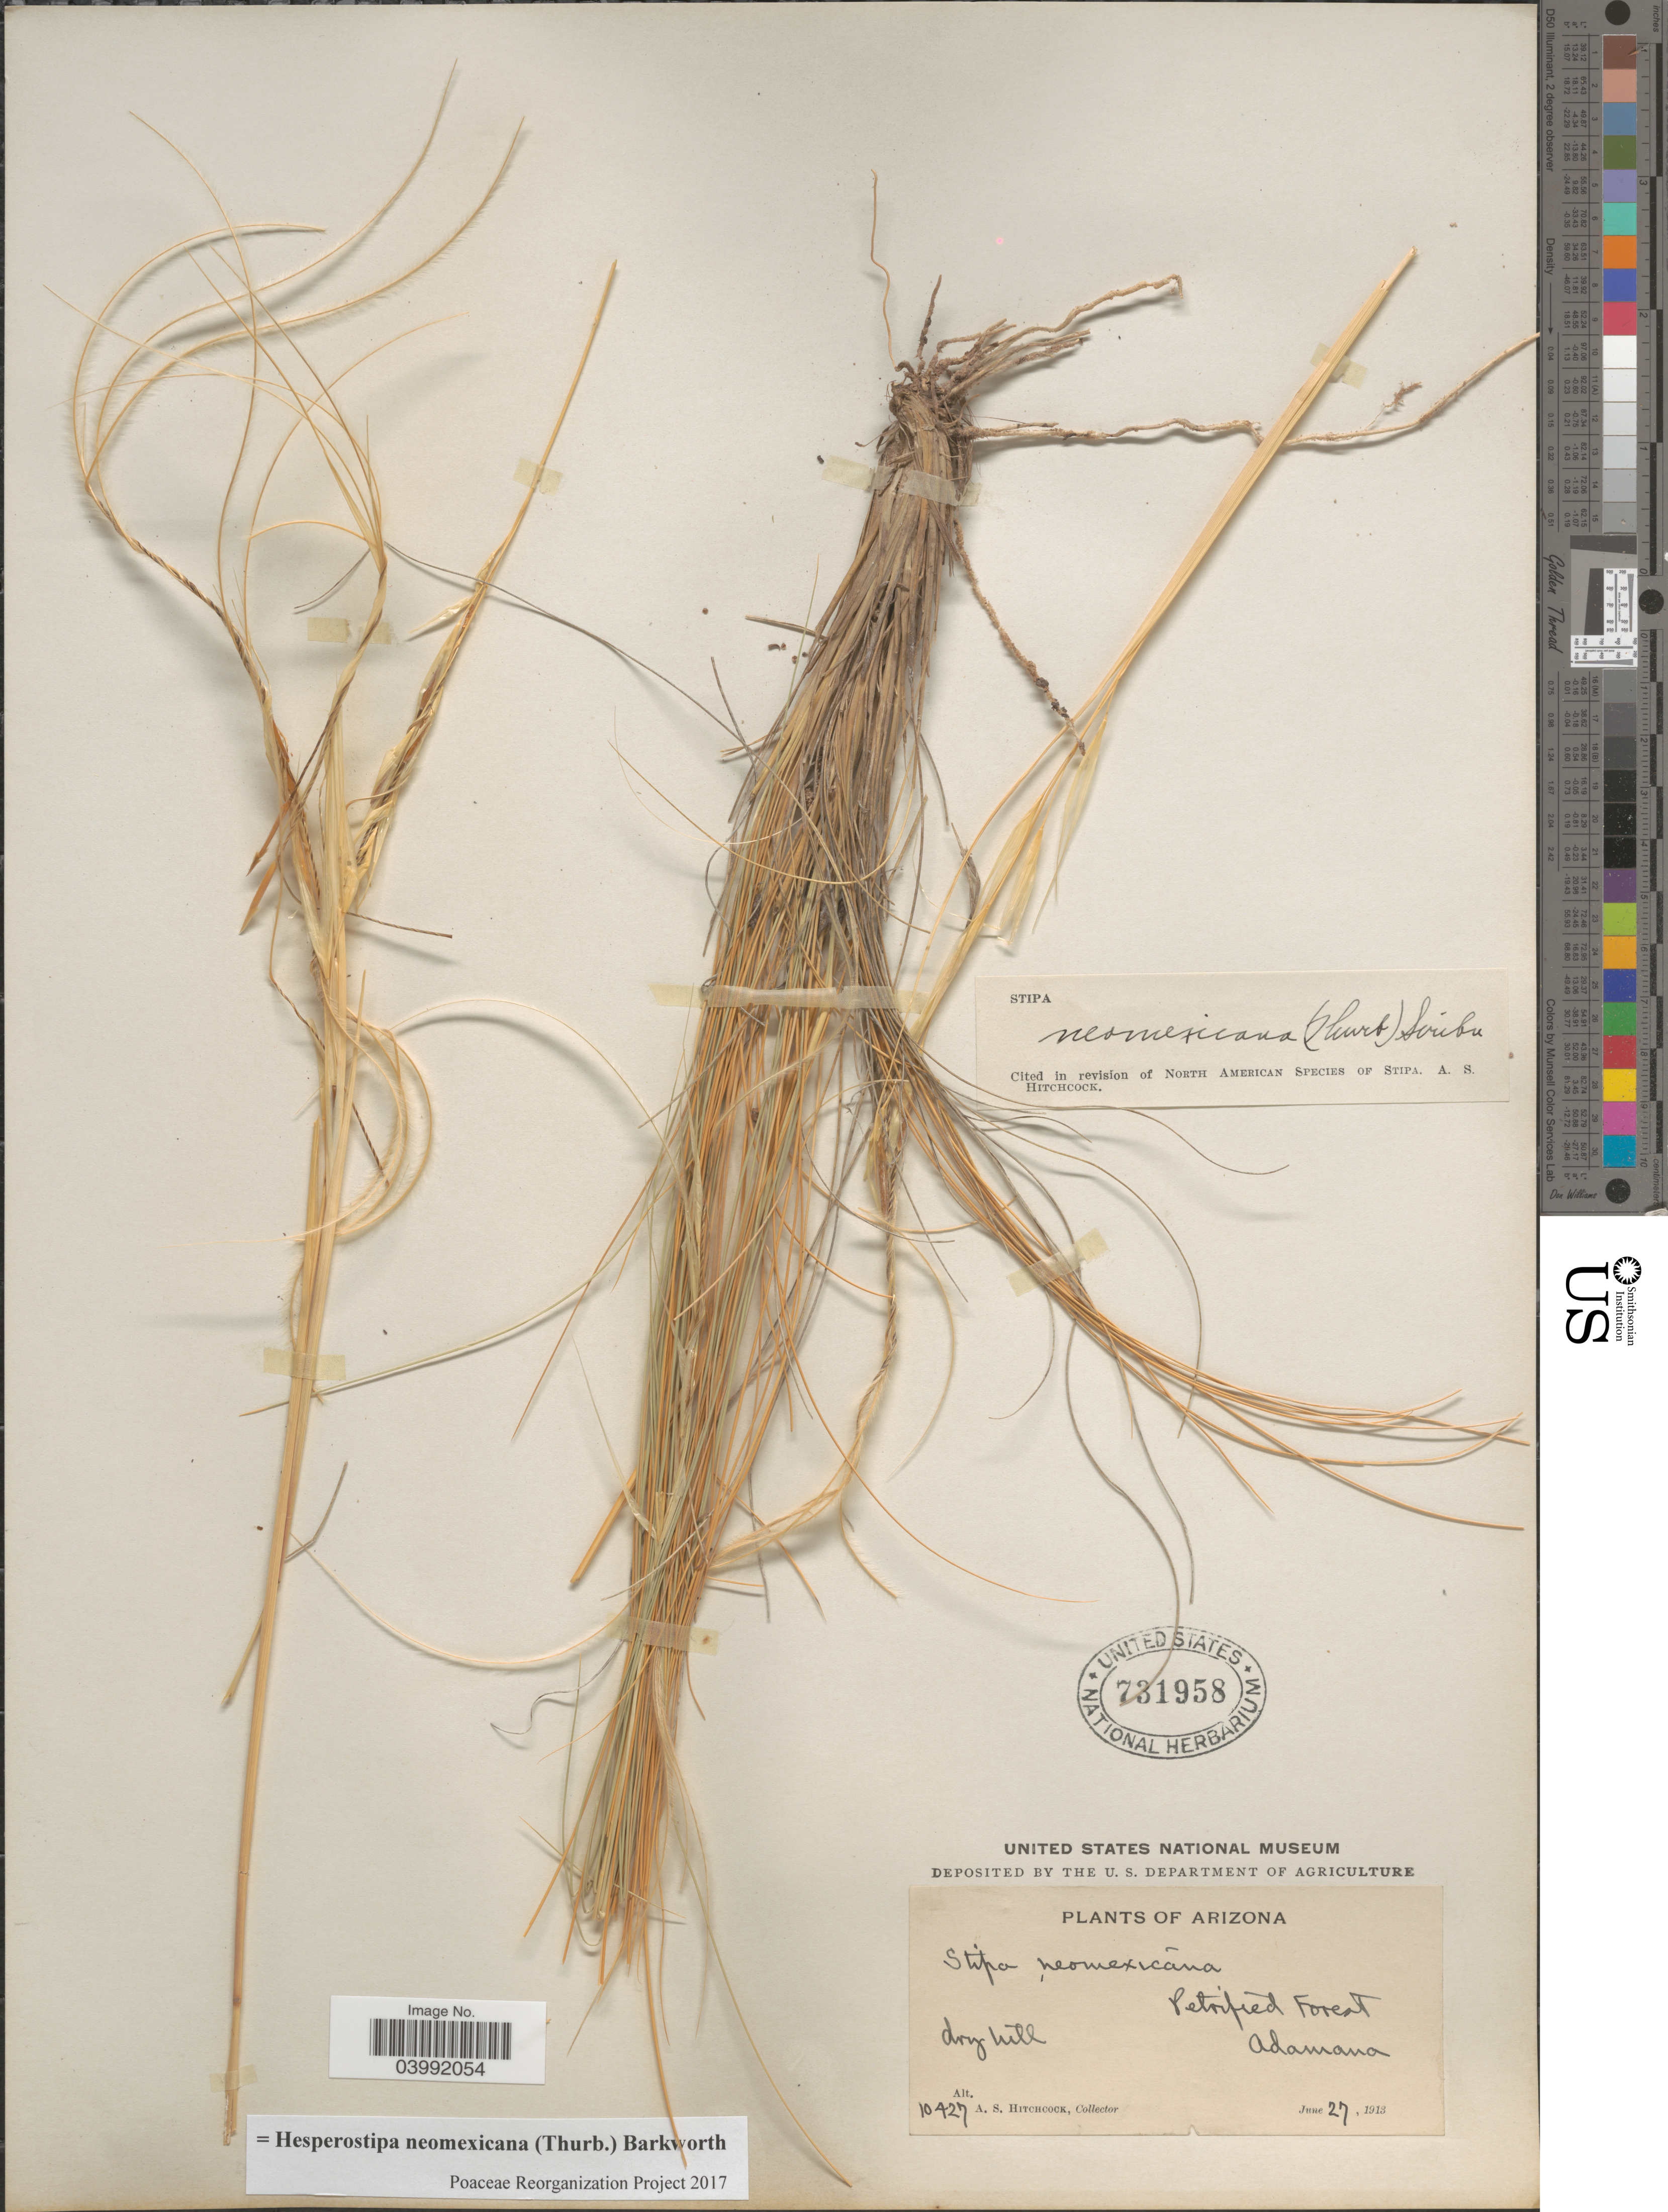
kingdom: Plantae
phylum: Tracheophyta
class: Liliopsida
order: Poales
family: Poaceae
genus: Hesperostipa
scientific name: Hesperostipa neomexicana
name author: (Thurb.) Barkworth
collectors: A. S. Hitchcock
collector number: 10427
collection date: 1913-06-27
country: United States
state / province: Arizona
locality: Petrified Forest. Adamana.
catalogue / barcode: US 731958